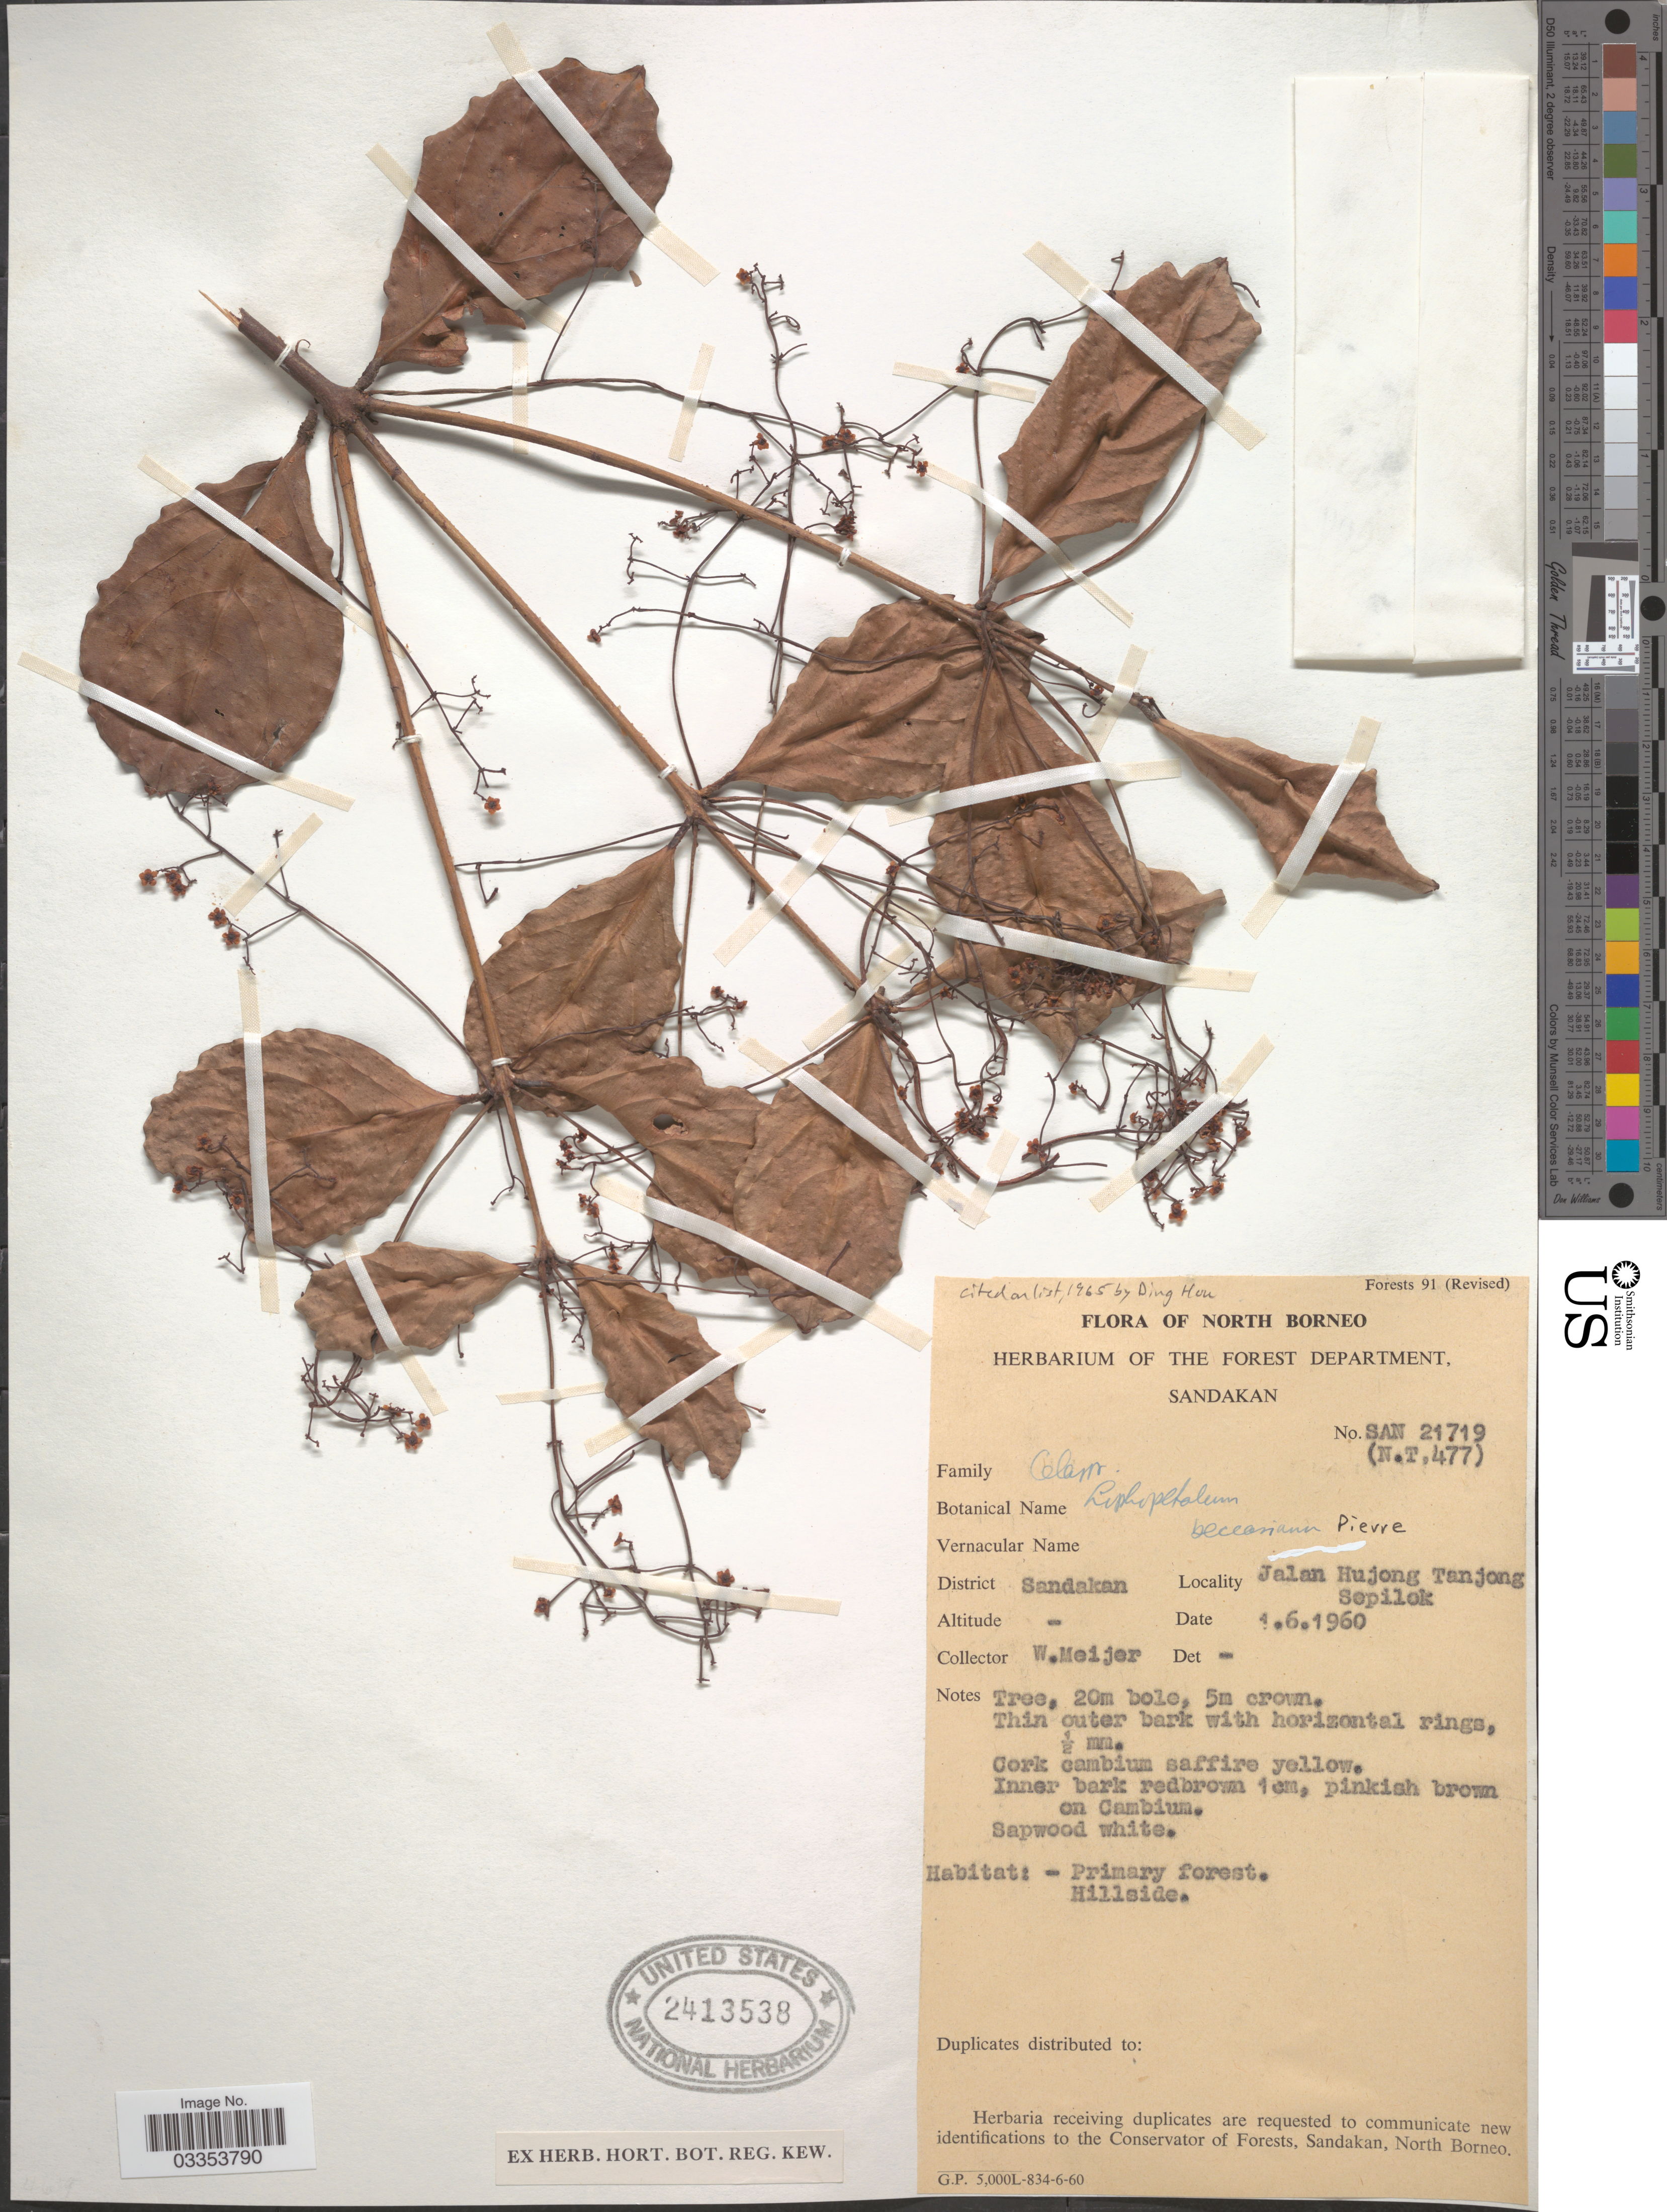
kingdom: Plantae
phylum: Tracheophyta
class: Magnoliopsida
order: Celastrales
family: Celastraceae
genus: Lophopetalum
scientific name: Lophopetalum beccarianum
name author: Pierre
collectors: W. Meijer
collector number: SAN 21719 (N.T. 477)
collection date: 1960-06-01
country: Malaysia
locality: North Borneo. District Sandakan. Jalan Hujong Tanjong Sepilok.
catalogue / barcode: US 2413538